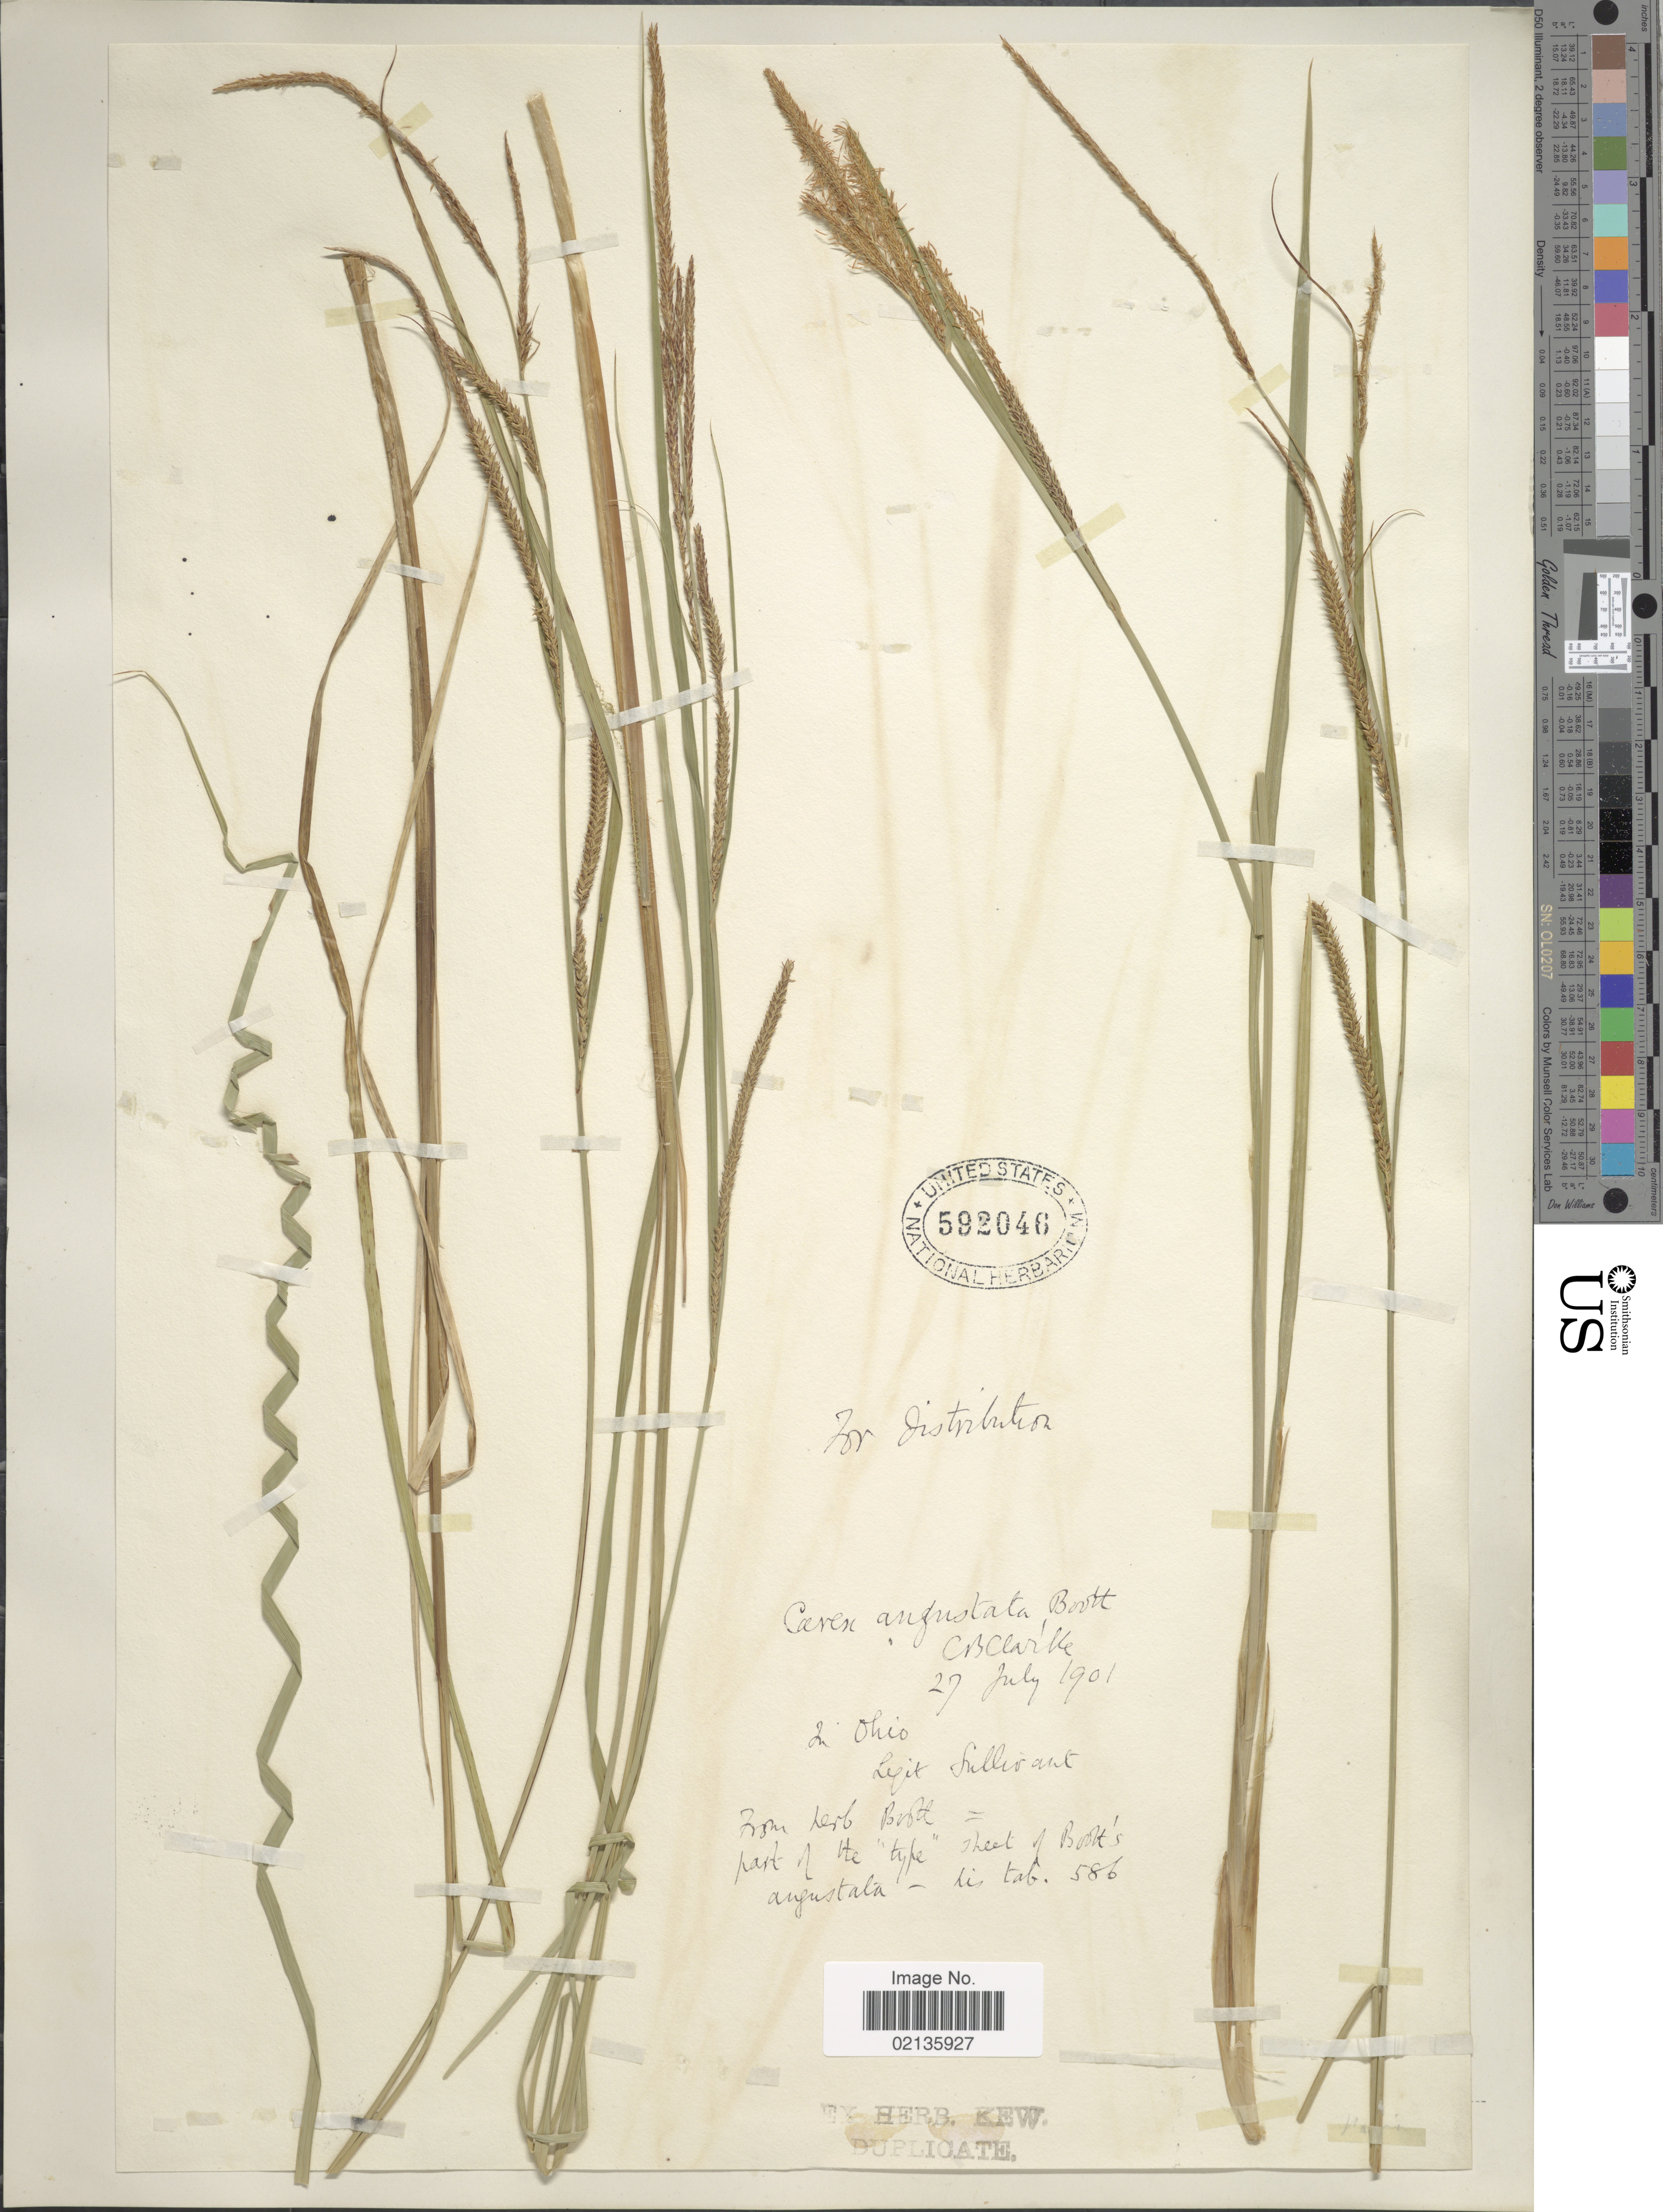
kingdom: Plantae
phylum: Tracheophyta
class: Liliopsida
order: Poales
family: Cyperaceae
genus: Carex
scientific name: Carex stricta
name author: Lam.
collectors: Sullivant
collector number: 586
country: United States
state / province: Ohio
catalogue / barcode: US 59046